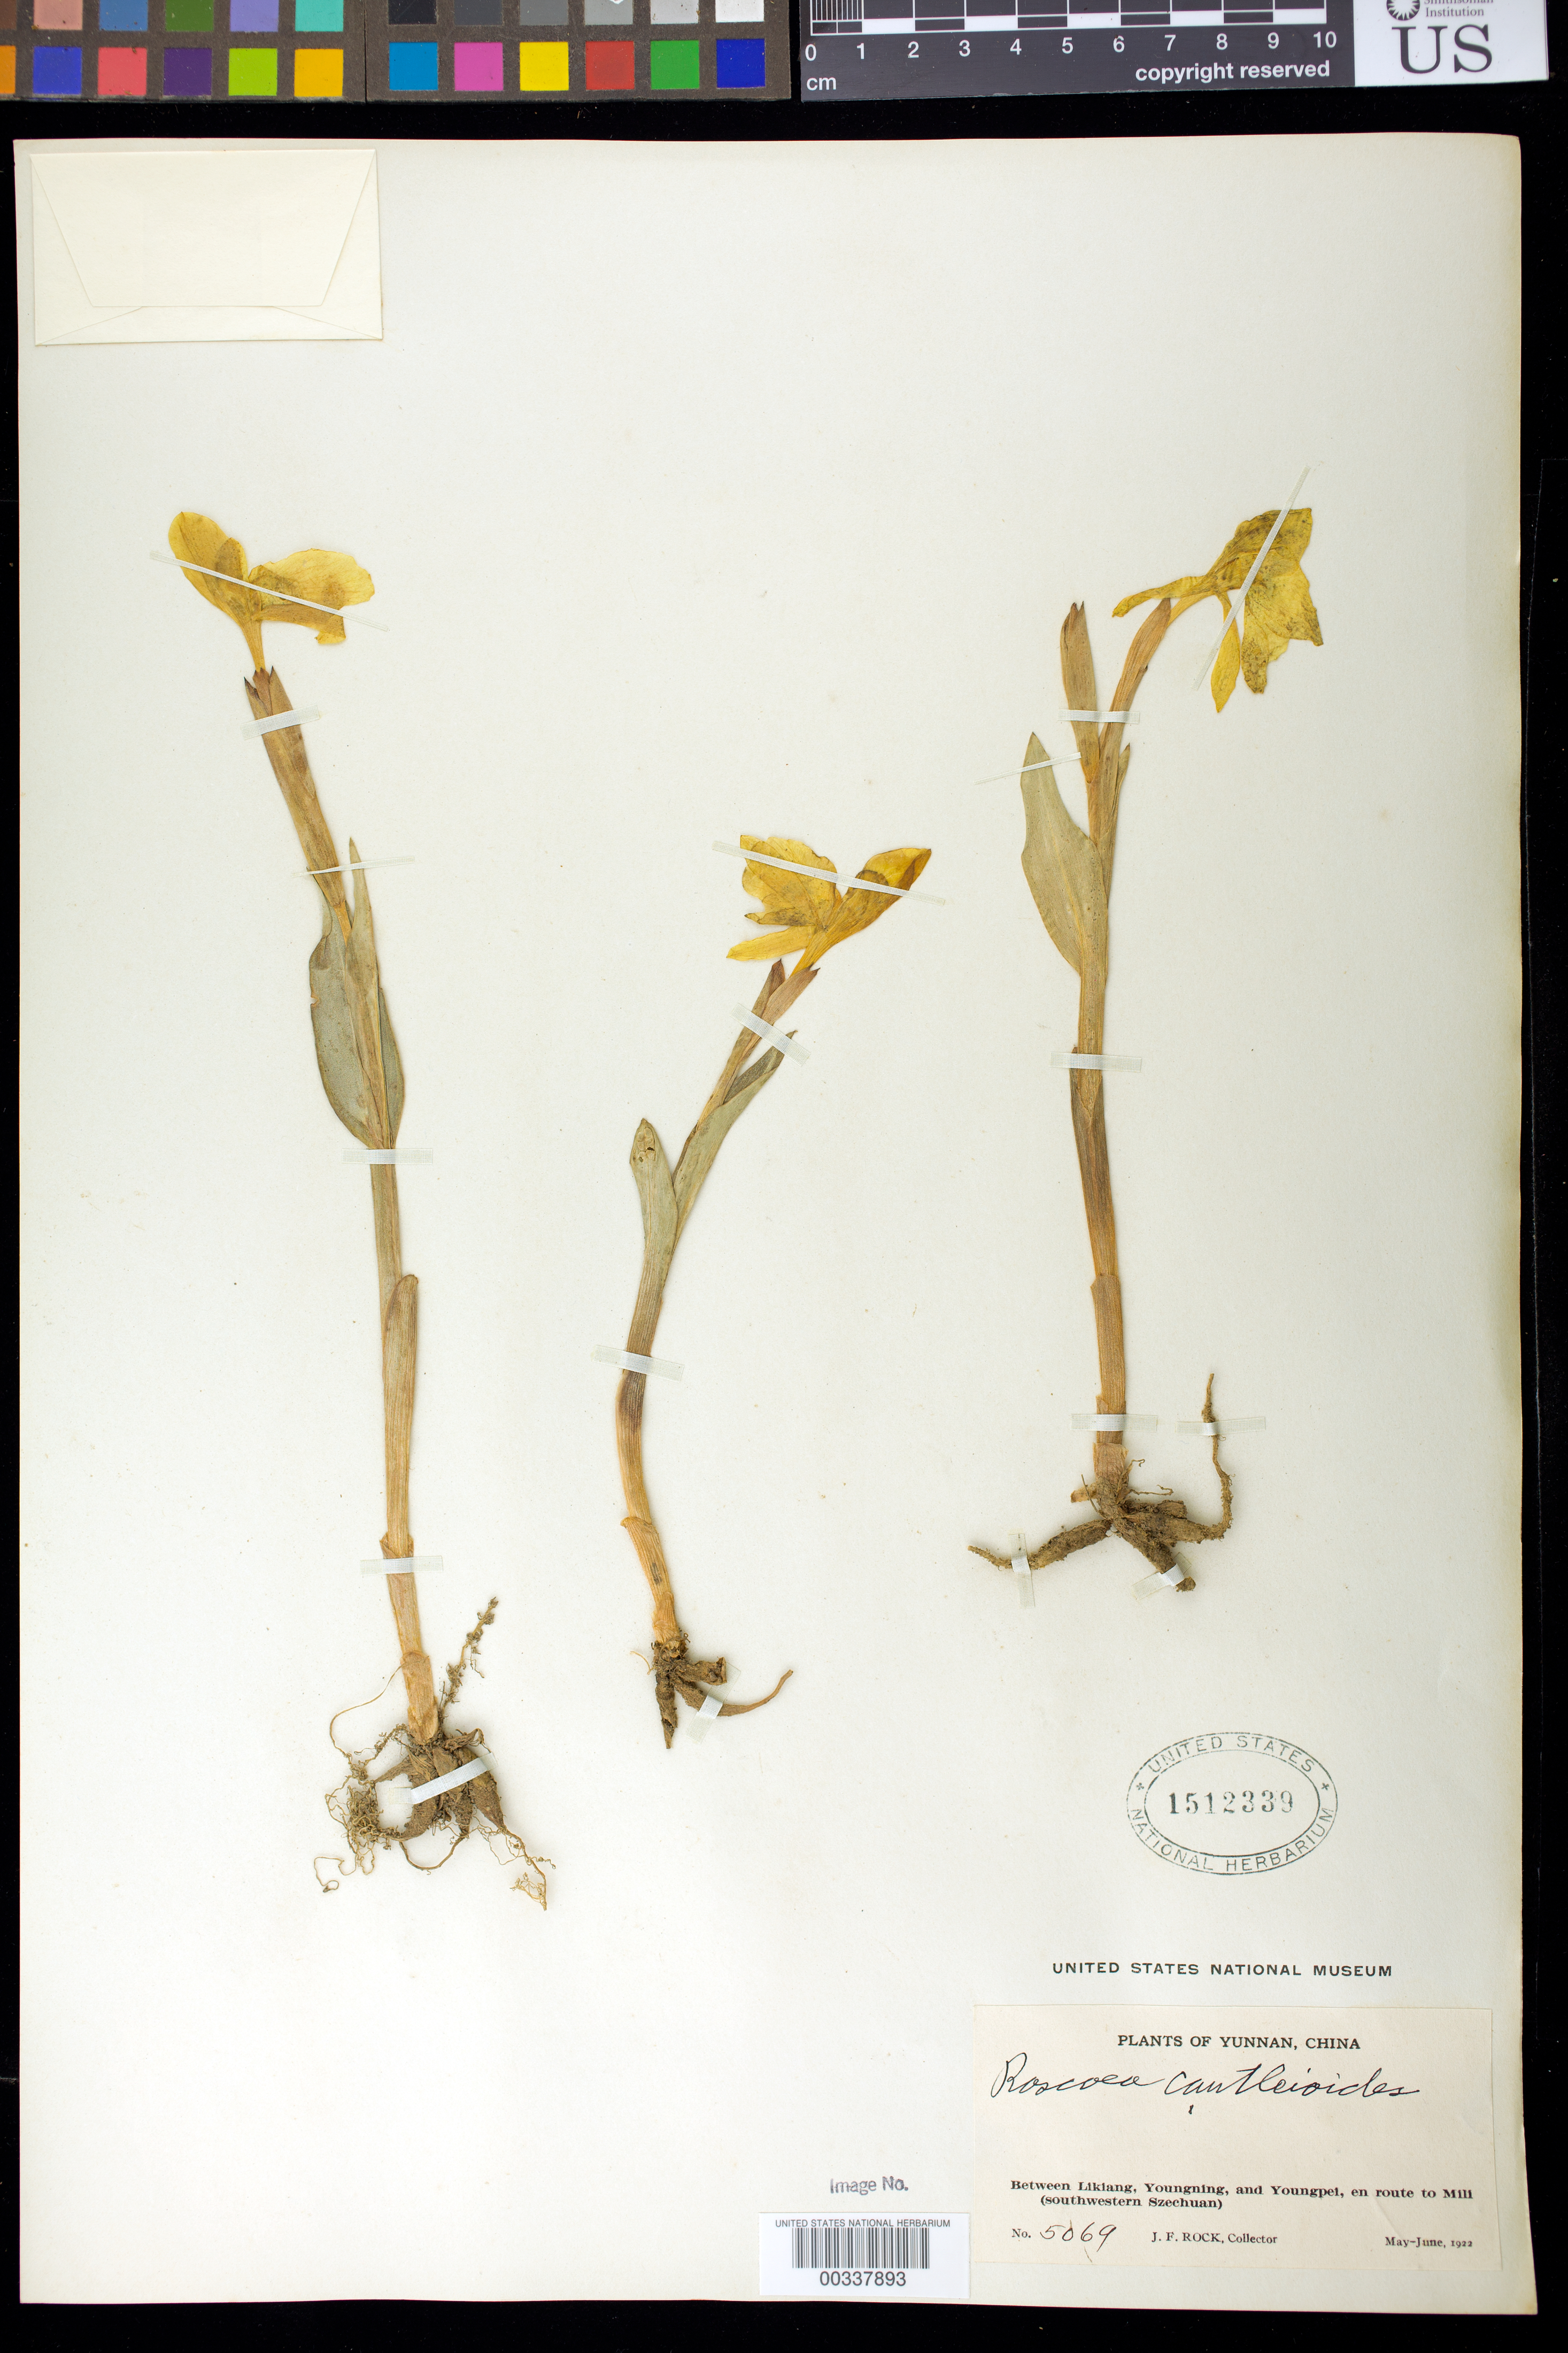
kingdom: Plantae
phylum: Tracheophyta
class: Liliopsida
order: Zingiberales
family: Zingiberaceae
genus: Roscoea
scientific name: Roscoea cautleoides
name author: Gagnep.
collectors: J. F. Rock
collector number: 5069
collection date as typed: May 1922 to -- Jun 1922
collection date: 1922-05/1922-06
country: China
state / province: Yunnan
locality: Between likiang, youngning, and youngpei, en route to mill (southwestern szechuan)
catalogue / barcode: US 1512339